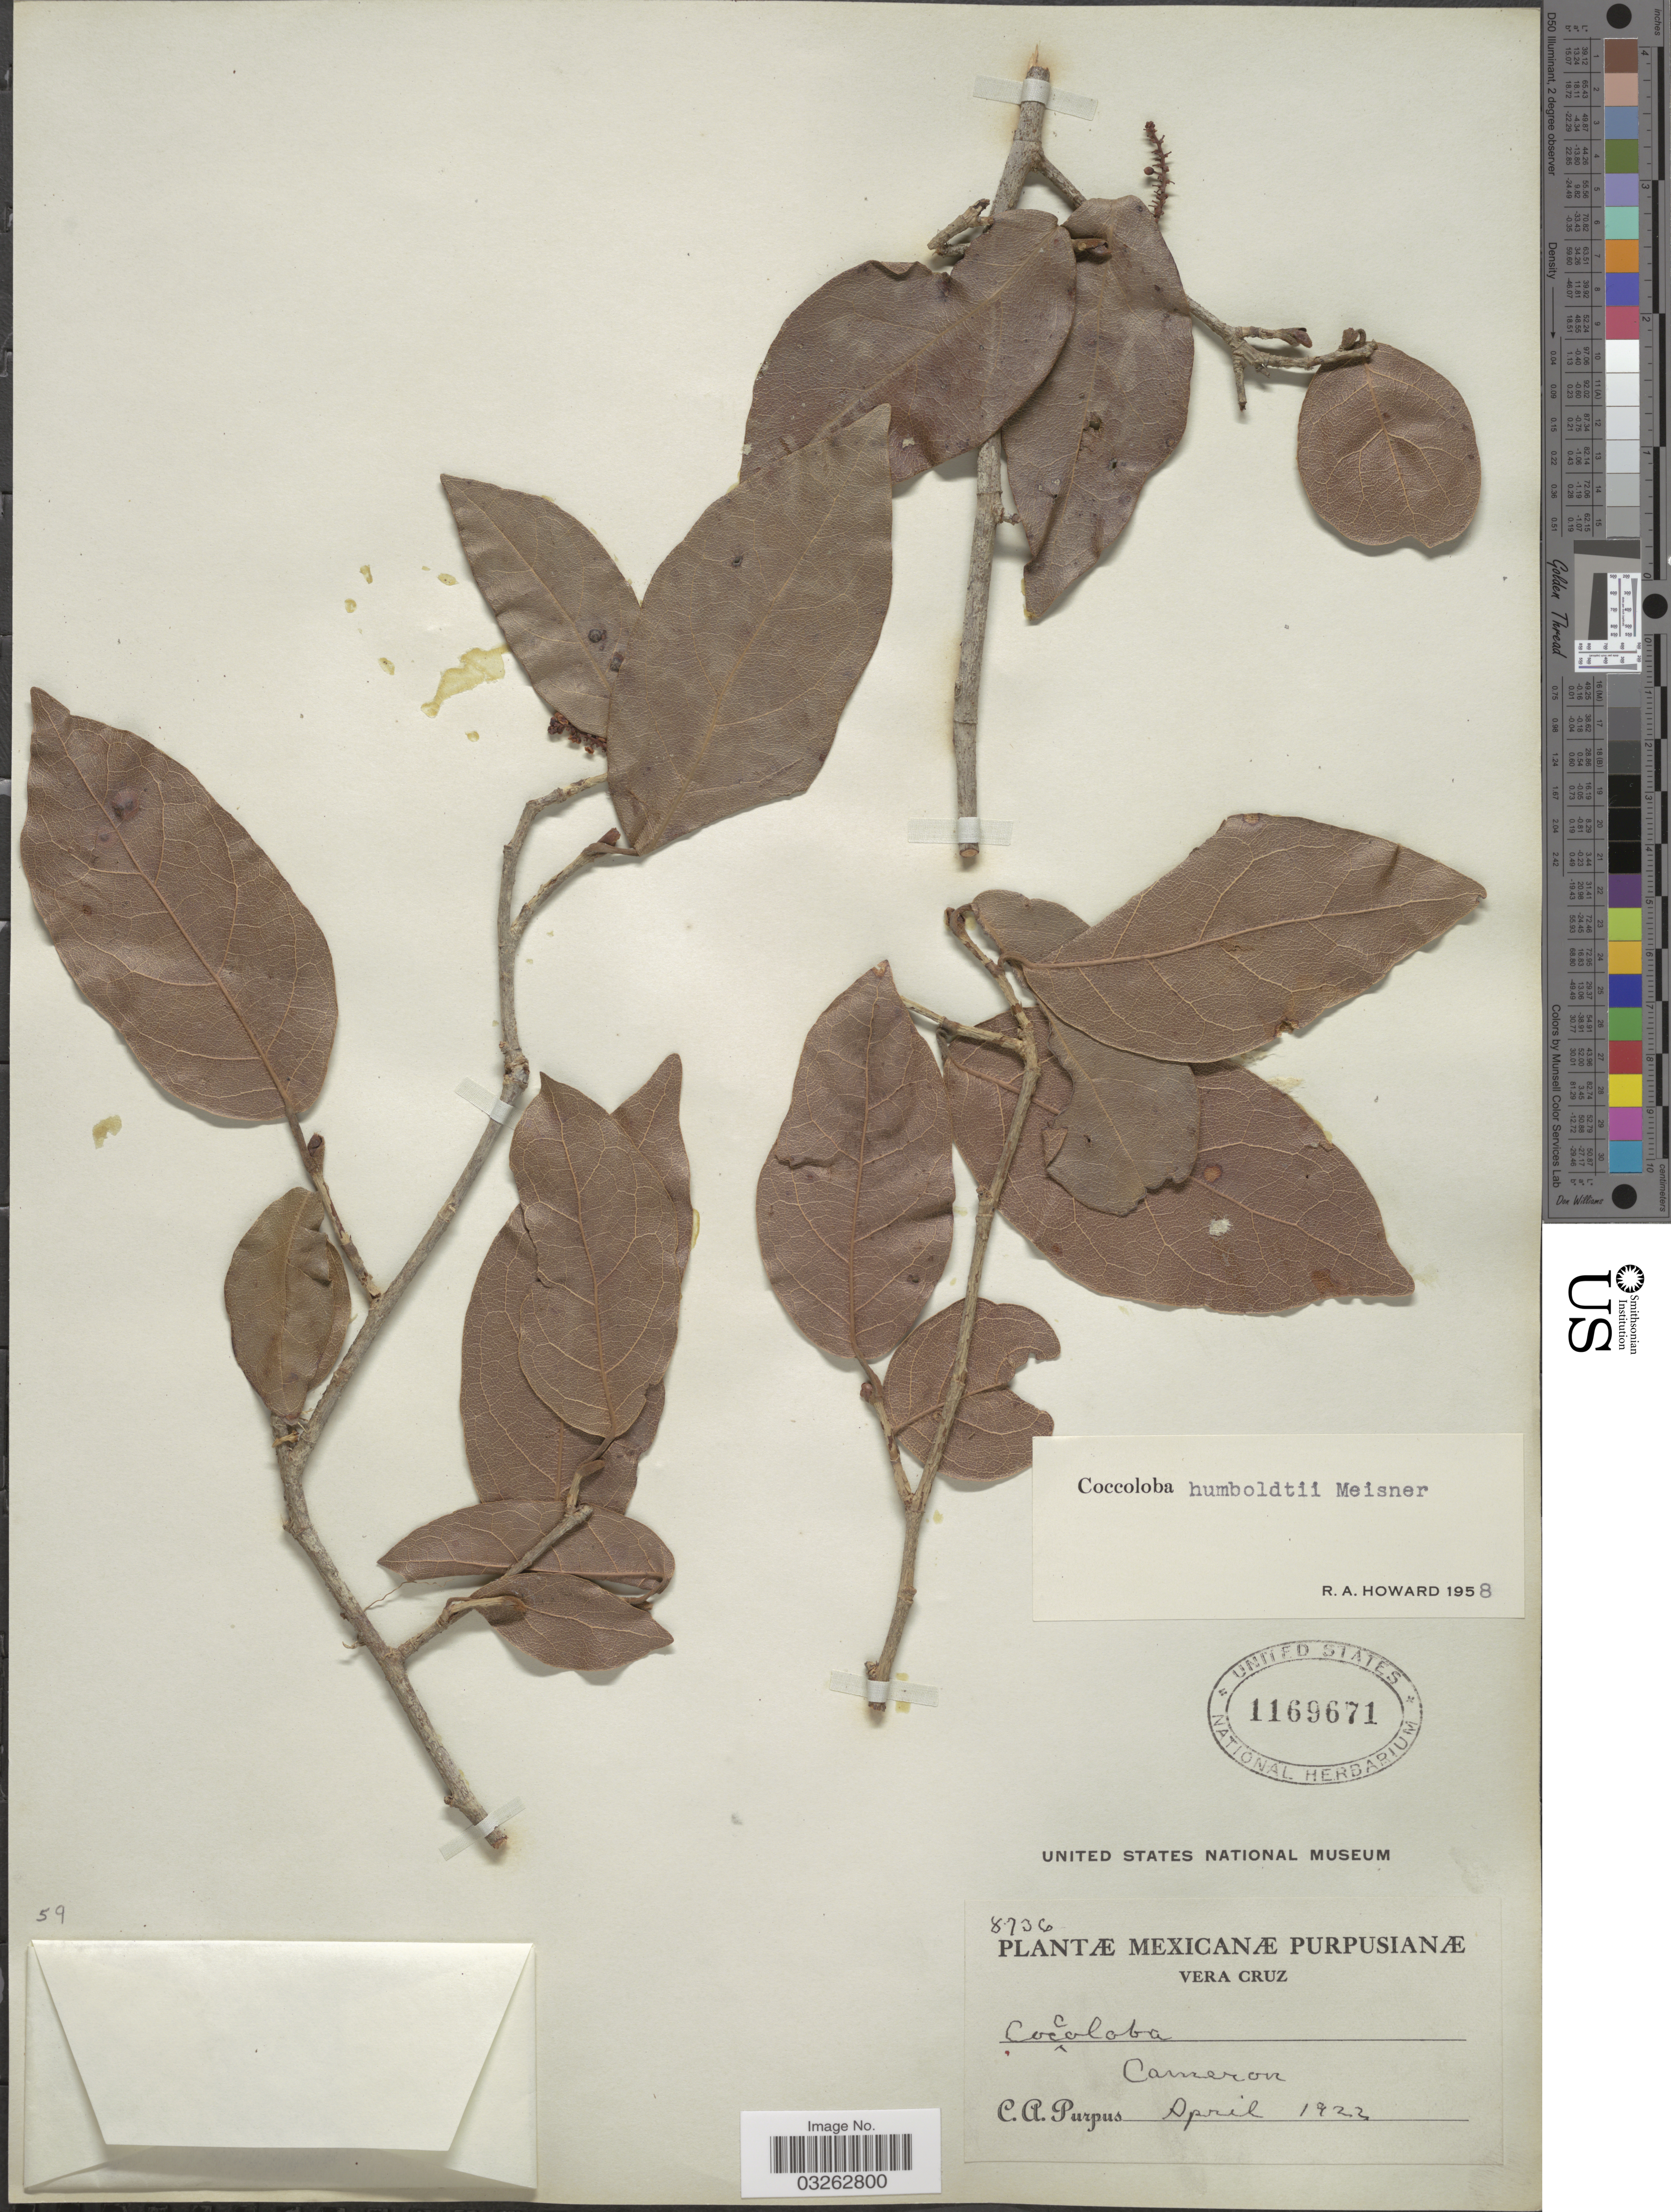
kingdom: Plantae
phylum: Tracheophyta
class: Magnoliopsida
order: Caryophyllales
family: Polygonaceae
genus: Coccoloba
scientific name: Coccoloba humboldtii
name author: Meisn.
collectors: C. A. Purpus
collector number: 8736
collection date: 1922-04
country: Mexico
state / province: Veracruz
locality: Vera Cruz. Cameron.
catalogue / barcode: US 1169671